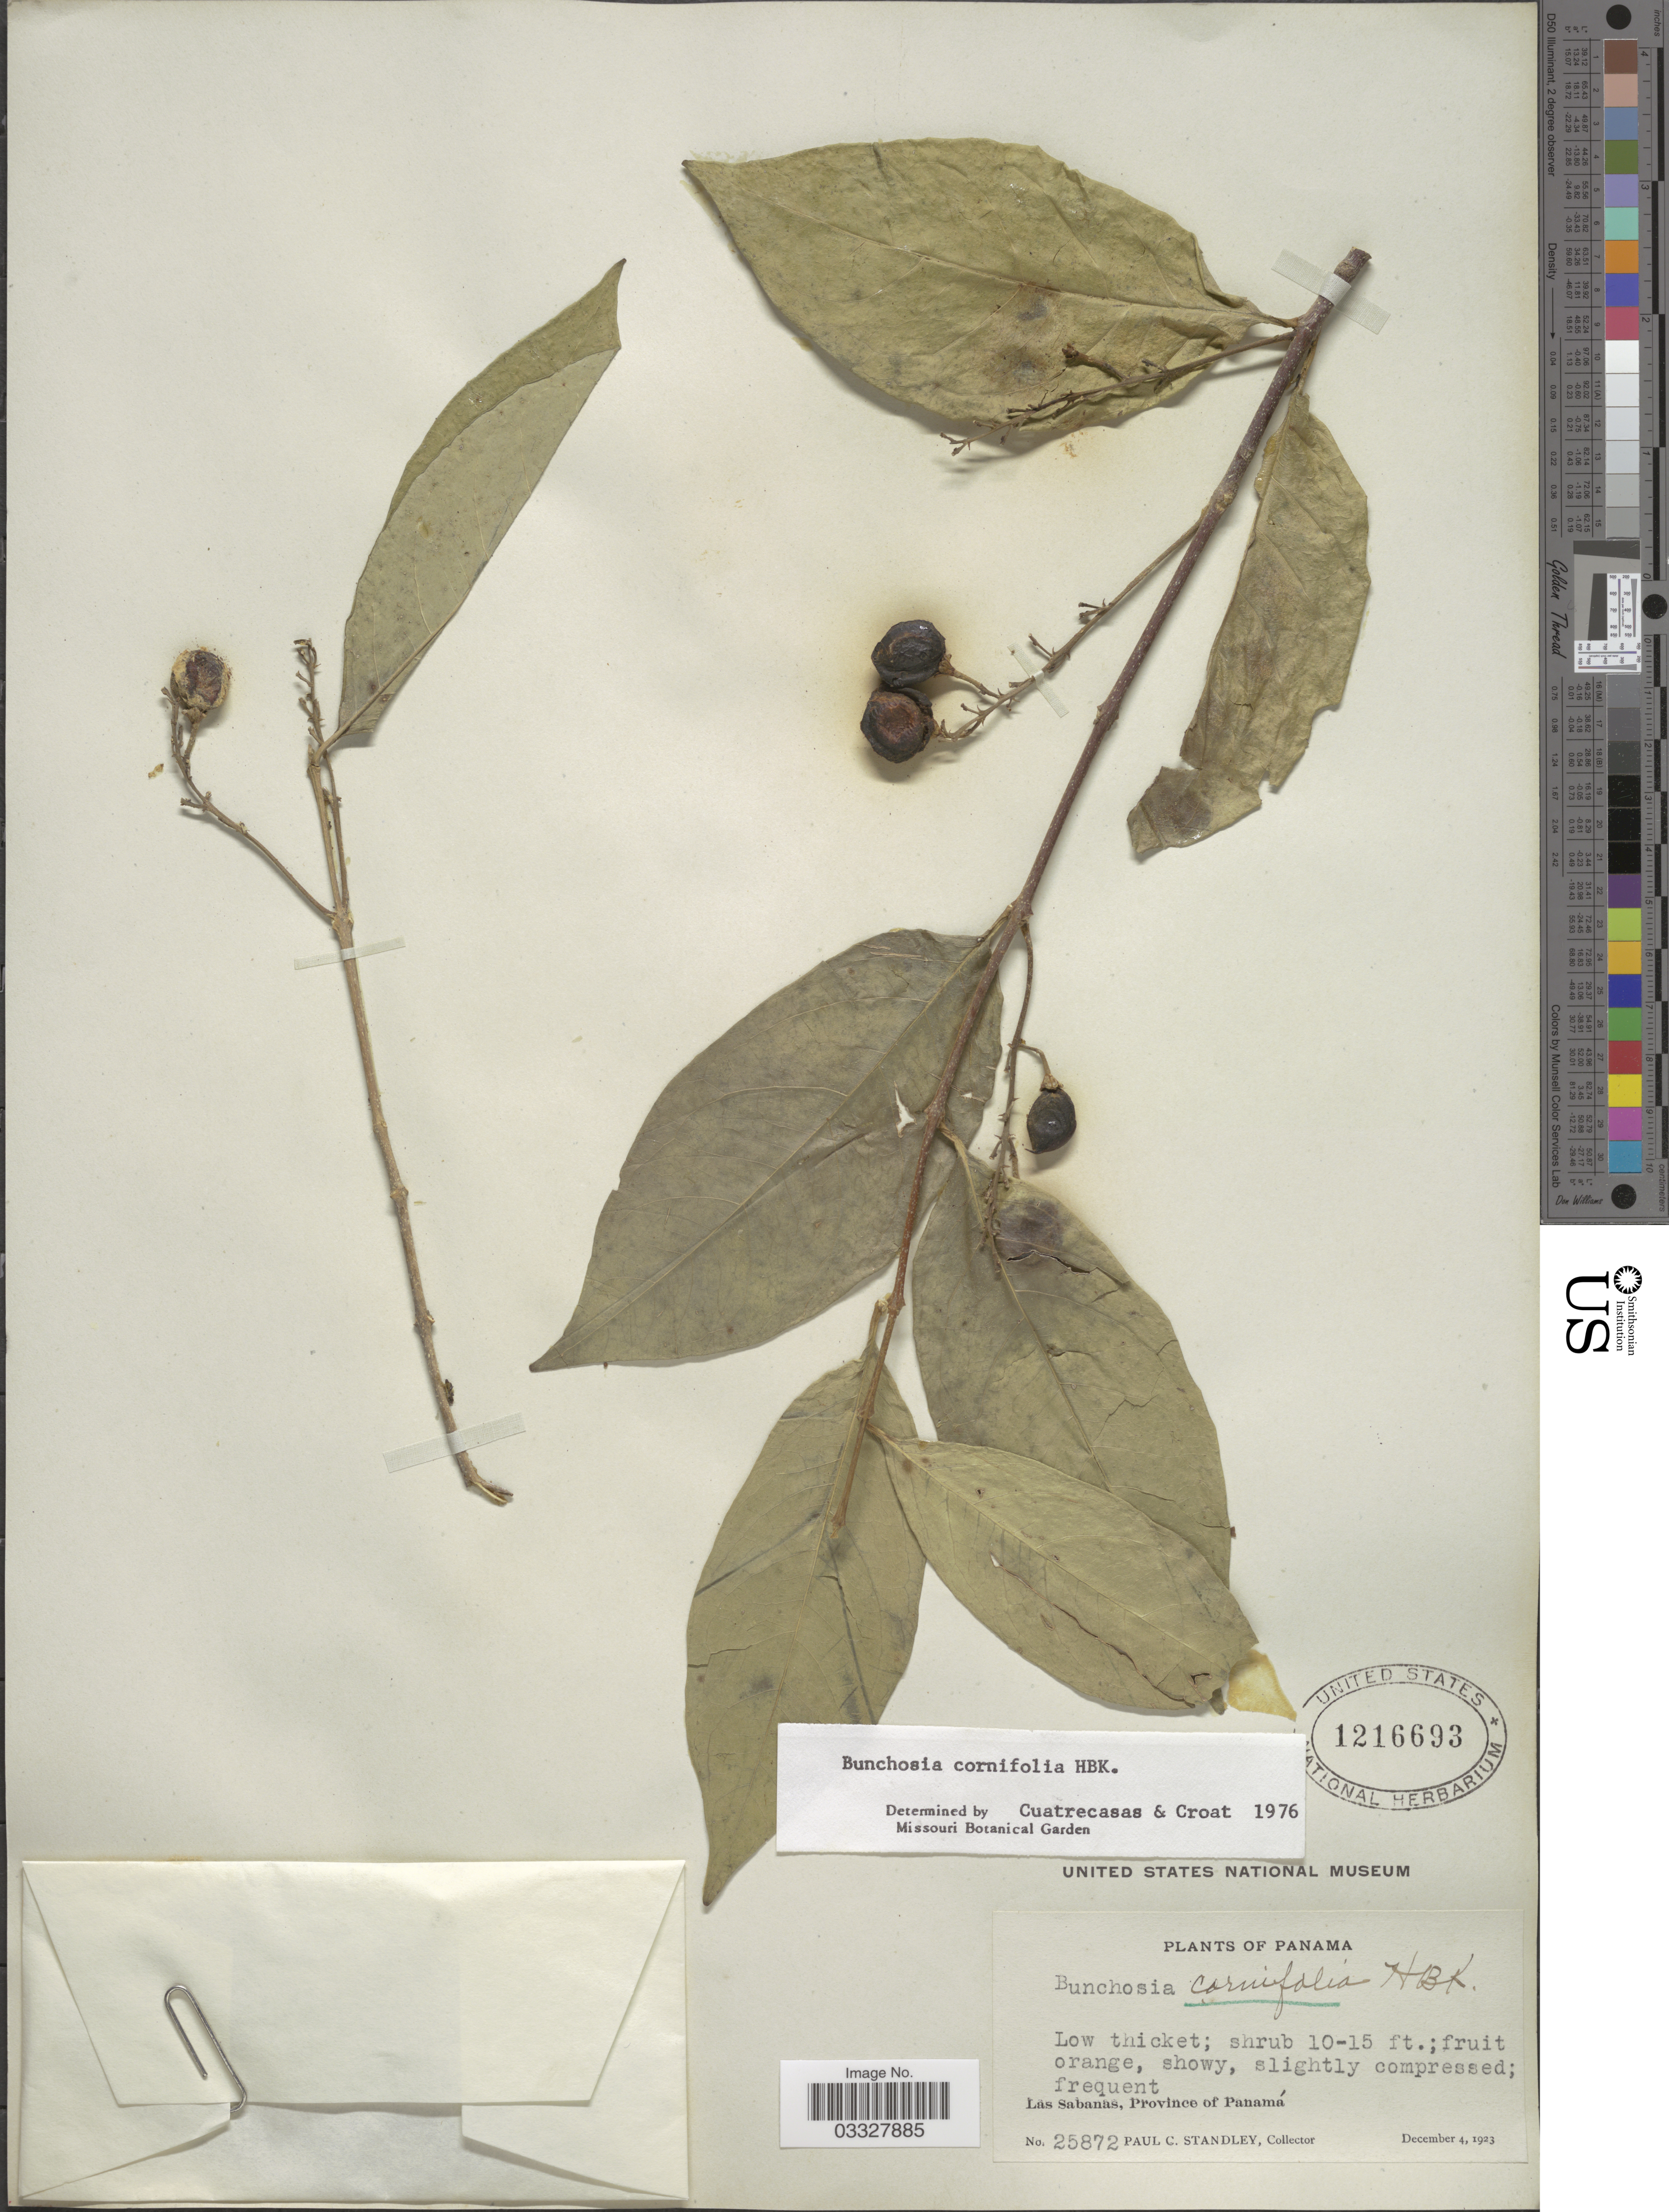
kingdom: Plantae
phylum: Tracheophyta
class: Magnoliopsida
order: Malpighiales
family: Malpighiaceae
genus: Bunchosia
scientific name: Bunchosia cornifolia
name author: Kunth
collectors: P. C. Standley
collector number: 25872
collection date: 1923-12-04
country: Panama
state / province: Panamá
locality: Las Sabanas.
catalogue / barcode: US 1216693